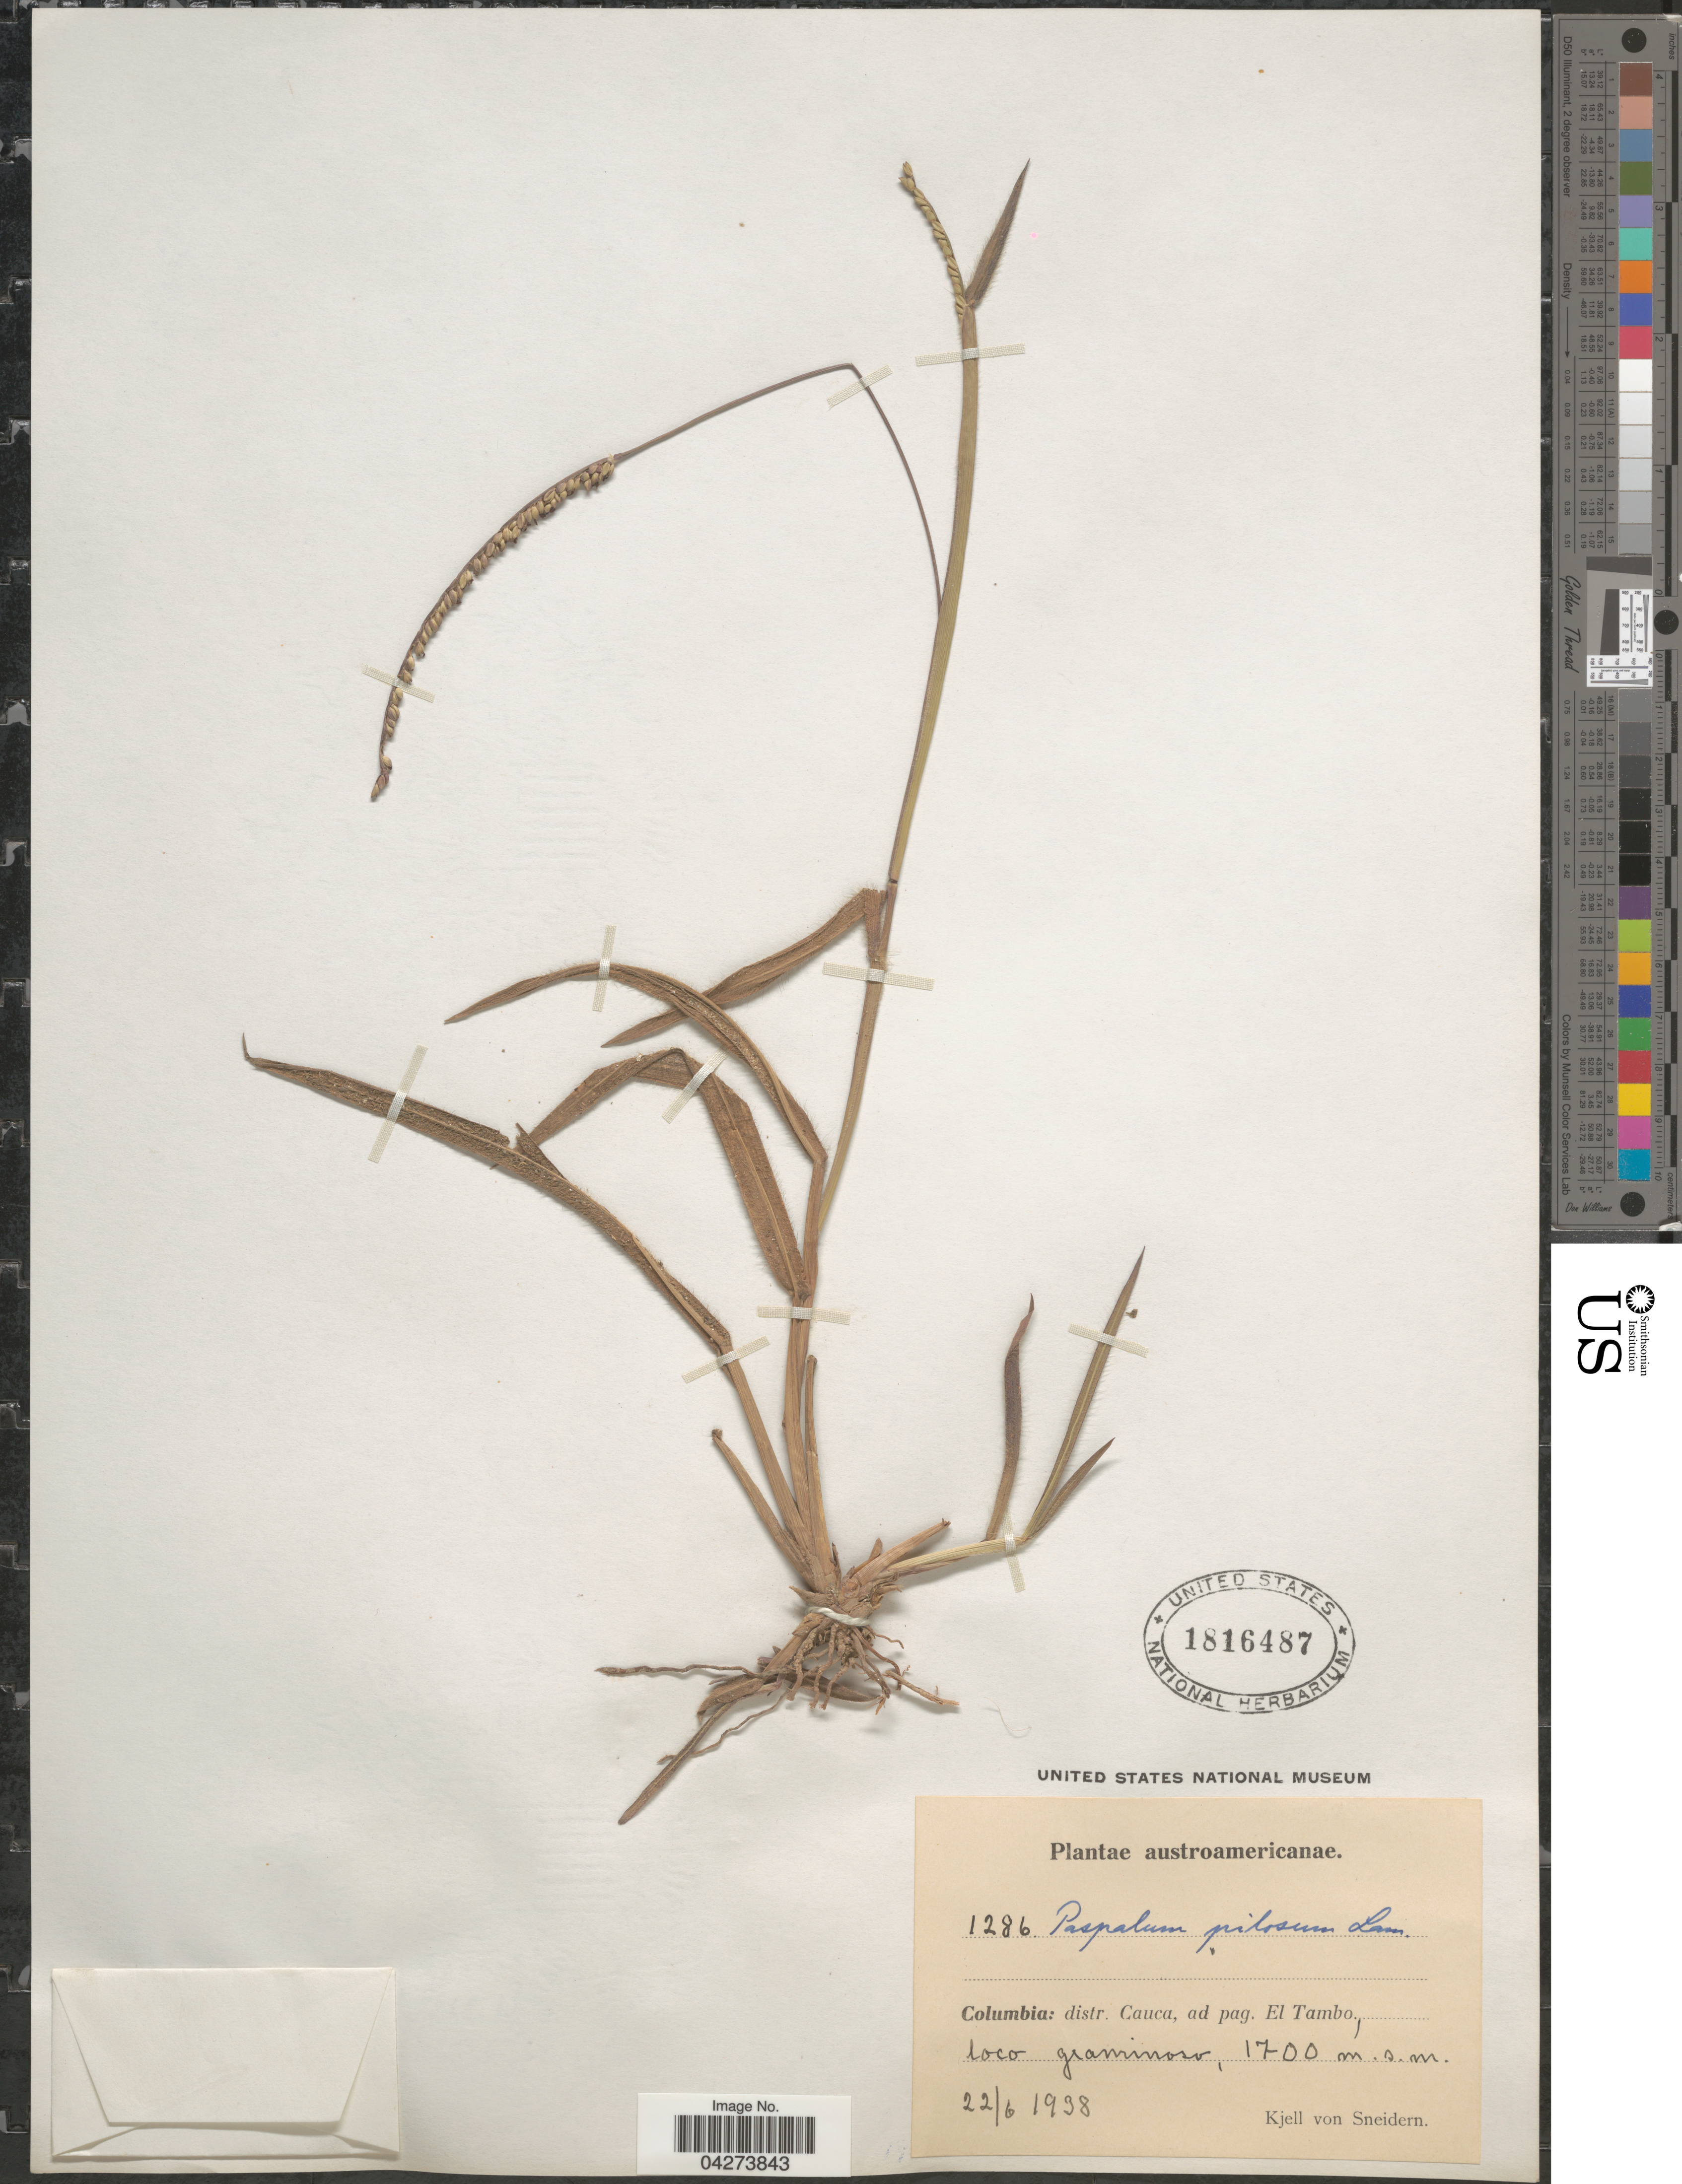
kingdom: Plantae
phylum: Tracheophyta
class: Liliopsida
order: Poales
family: Poaceae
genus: Paspalum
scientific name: Paspalum pilosum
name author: Lam.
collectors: K. von Sneidern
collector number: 1286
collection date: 1938-06-22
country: Colombia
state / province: Cauca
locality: Distr. Cauca, ad pag. El Tambo, loco graminoso.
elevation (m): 1700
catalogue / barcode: US 1816487